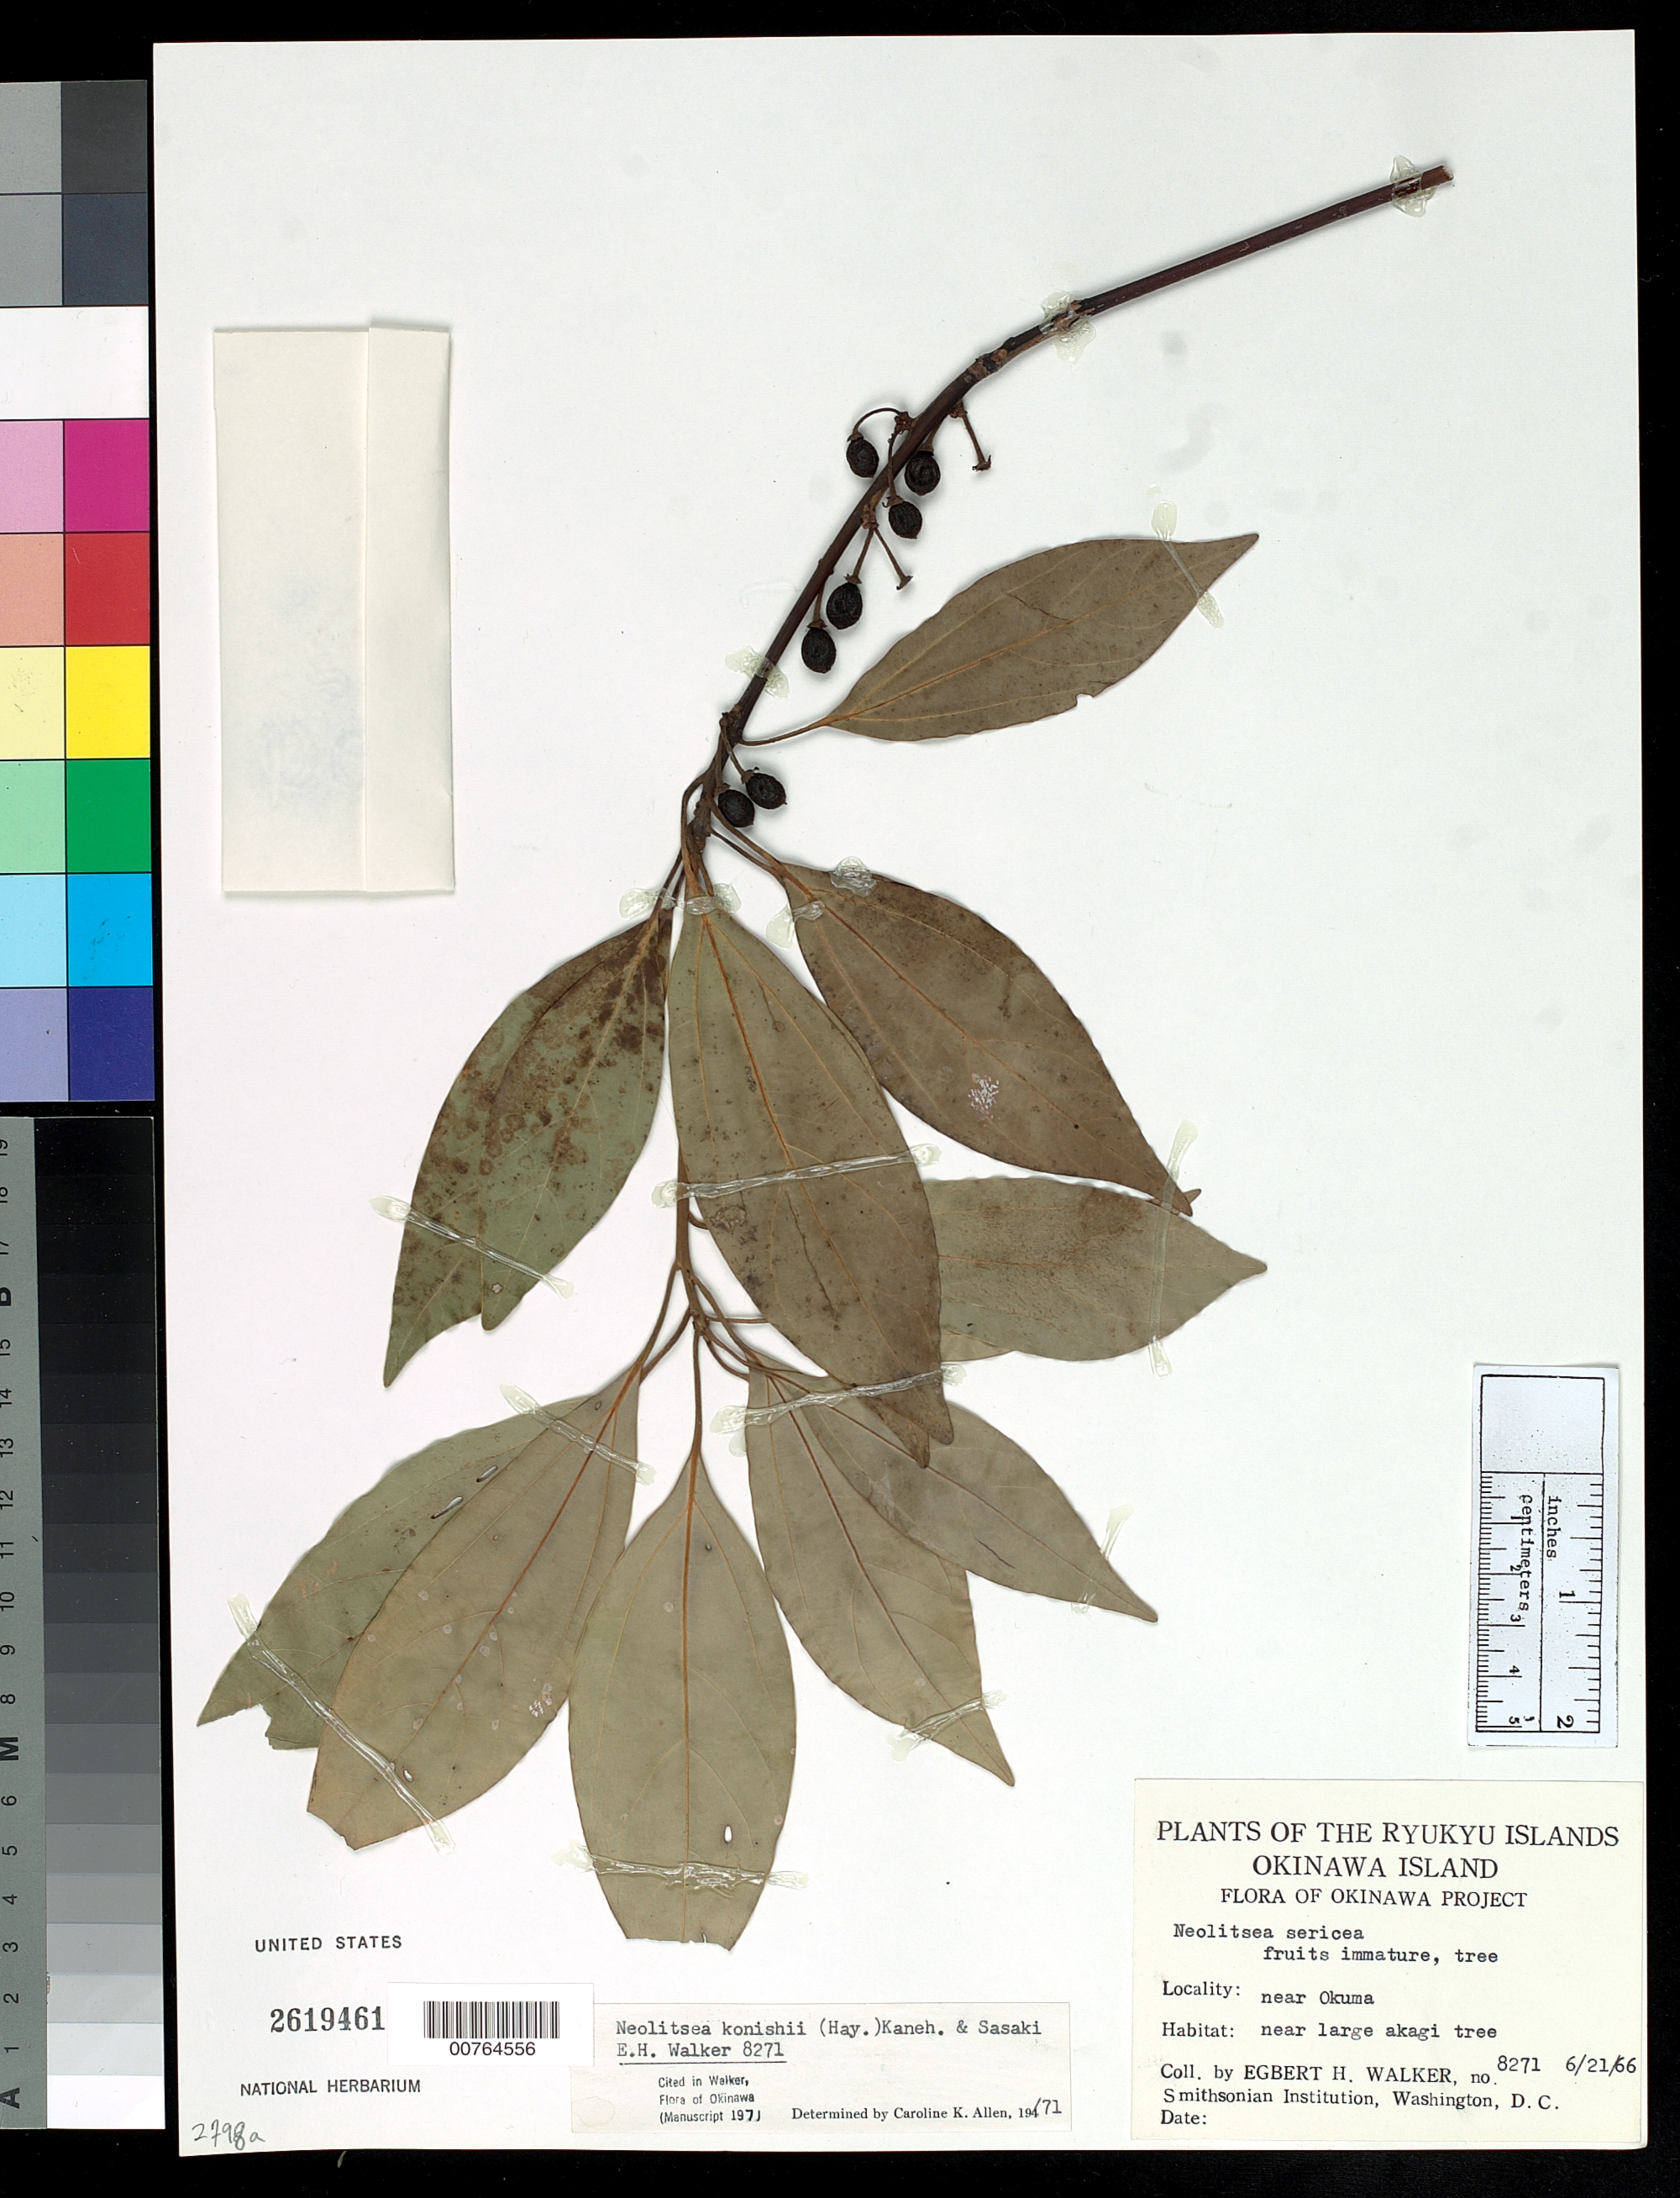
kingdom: Plantae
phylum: Tracheophyta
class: Magnoliopsida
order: Laurales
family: Lauraceae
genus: Neolitsea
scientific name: Neolitsea konishii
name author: (Hayata) Kaneh. & Sasaki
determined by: Allen, C. K.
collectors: E. H. Walker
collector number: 8271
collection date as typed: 21 Jun 1966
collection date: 1966-06-21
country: Japan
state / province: Okinawa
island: Okinawa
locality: Near Okuma.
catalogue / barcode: US 2619461